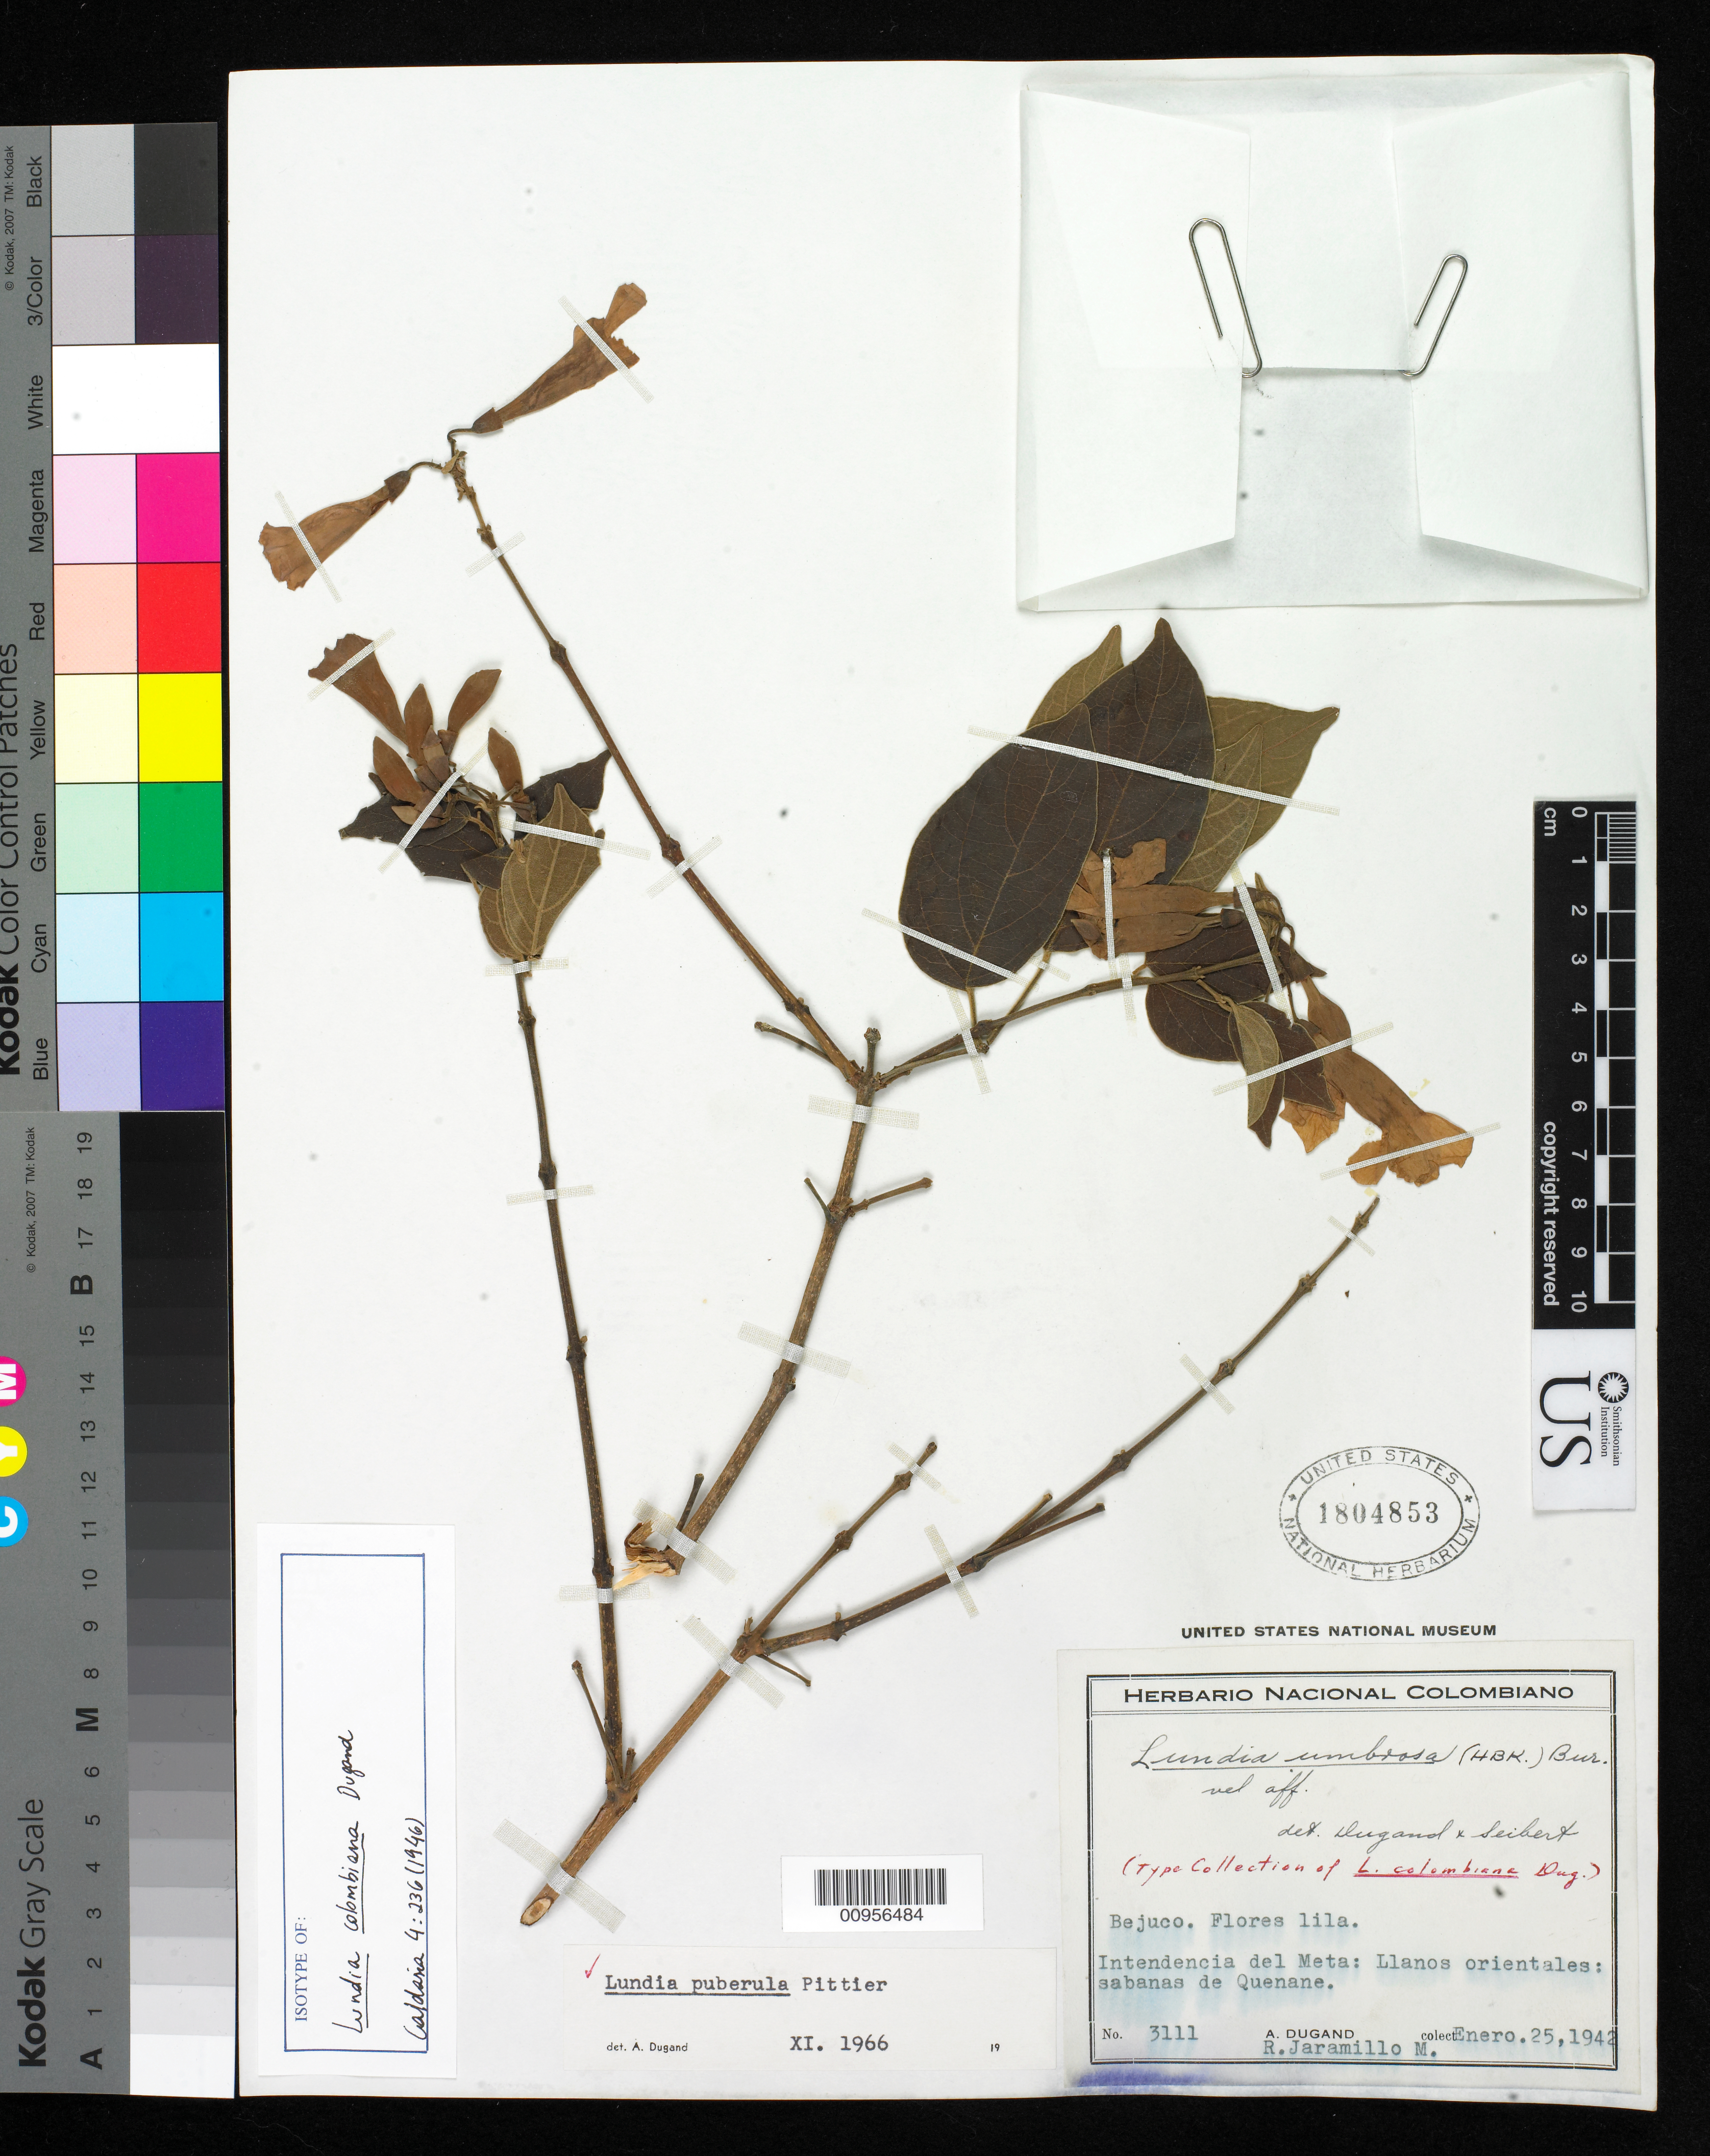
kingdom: Plantae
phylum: Tracheophyta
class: Magnoliopsida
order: Lamiales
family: Bignoniaceae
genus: Lundia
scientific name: Lundia colombiana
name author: Dugand G.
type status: Isotype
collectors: A. Dugand G. & R. Jaramillo M.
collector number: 3111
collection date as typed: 25 Jan 1942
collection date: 1942-01-25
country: Colombia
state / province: Meta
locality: Intendencia del Meta: Llanos orientales: sabanas de Quenane.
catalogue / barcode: US 1804853